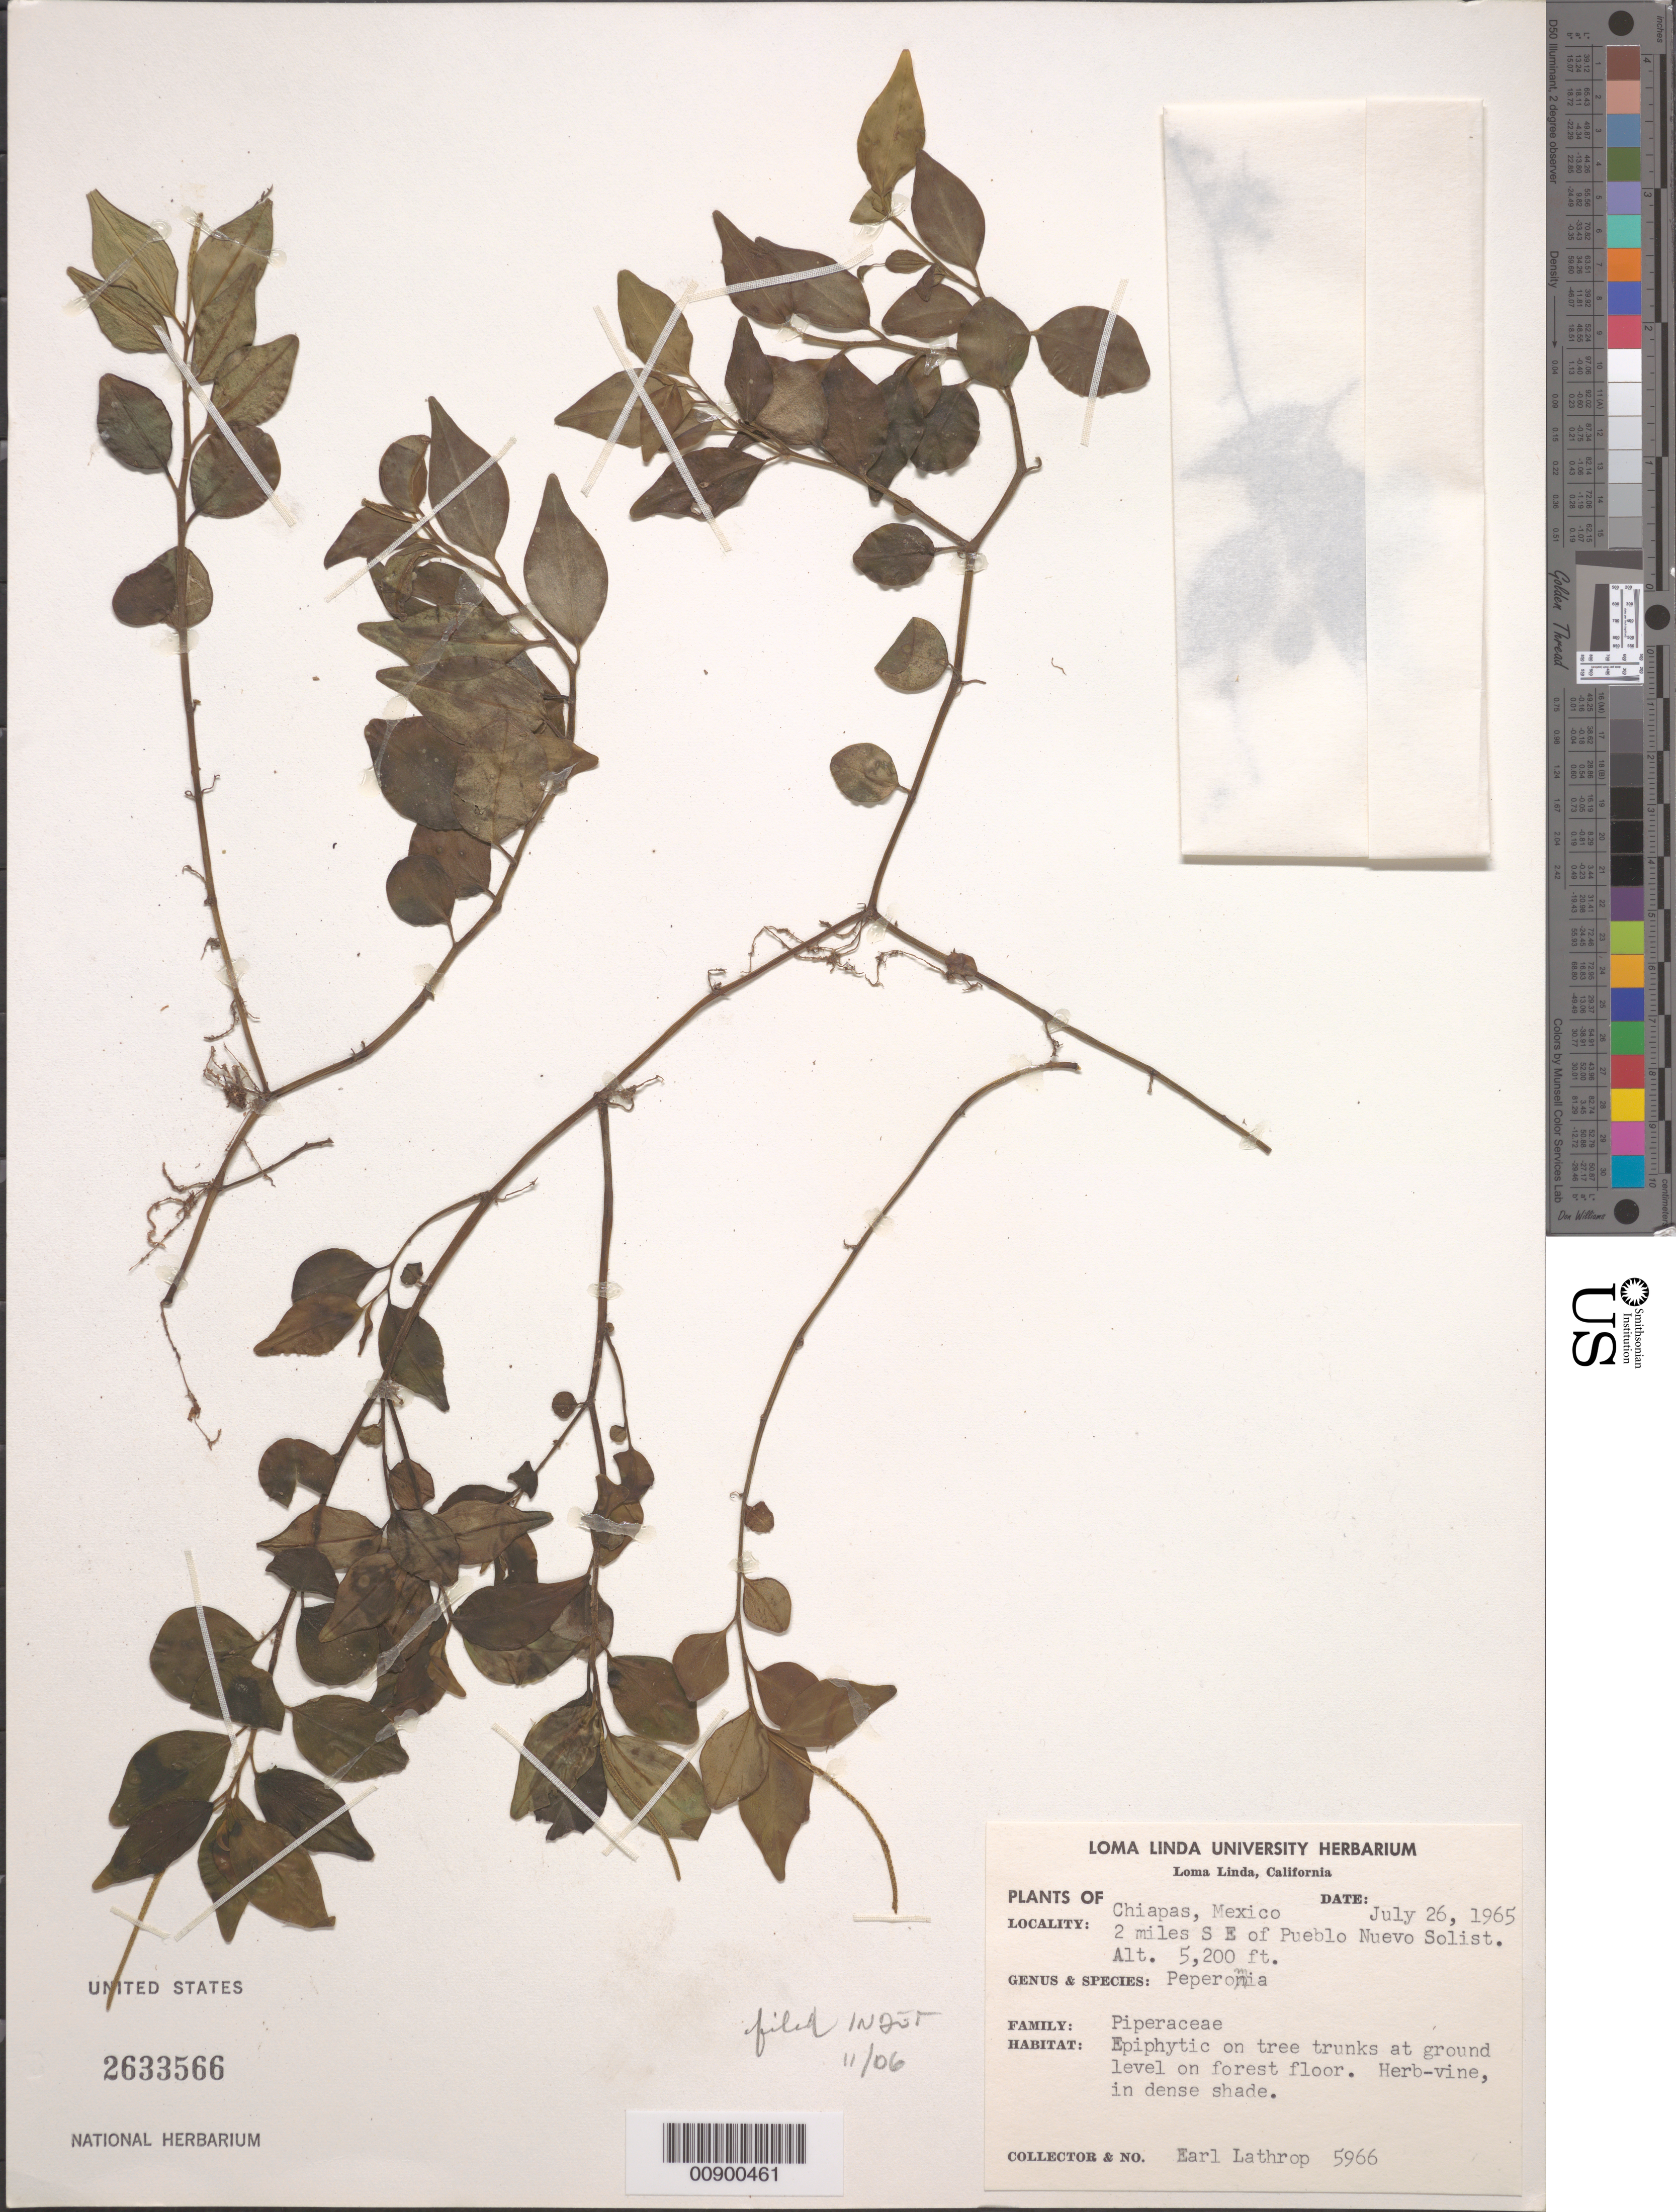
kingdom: Plantae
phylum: Tracheophyta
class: Magnoliopsida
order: Piperales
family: Piperaceae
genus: Peperomia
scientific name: Peperomia heterophylla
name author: Miq.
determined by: Jiménez, José Estaban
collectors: E. W. Lathrop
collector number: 5966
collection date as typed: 26 Jul 1965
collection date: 1965-07-26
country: Mexico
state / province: Chiapas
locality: Chiapas: 2 miles SE of Pueblo Nuevo Solistahuacán.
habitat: Epiphytic on tree trunks at ground level on forest floor. In dense shade.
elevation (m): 1585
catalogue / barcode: US 2633566